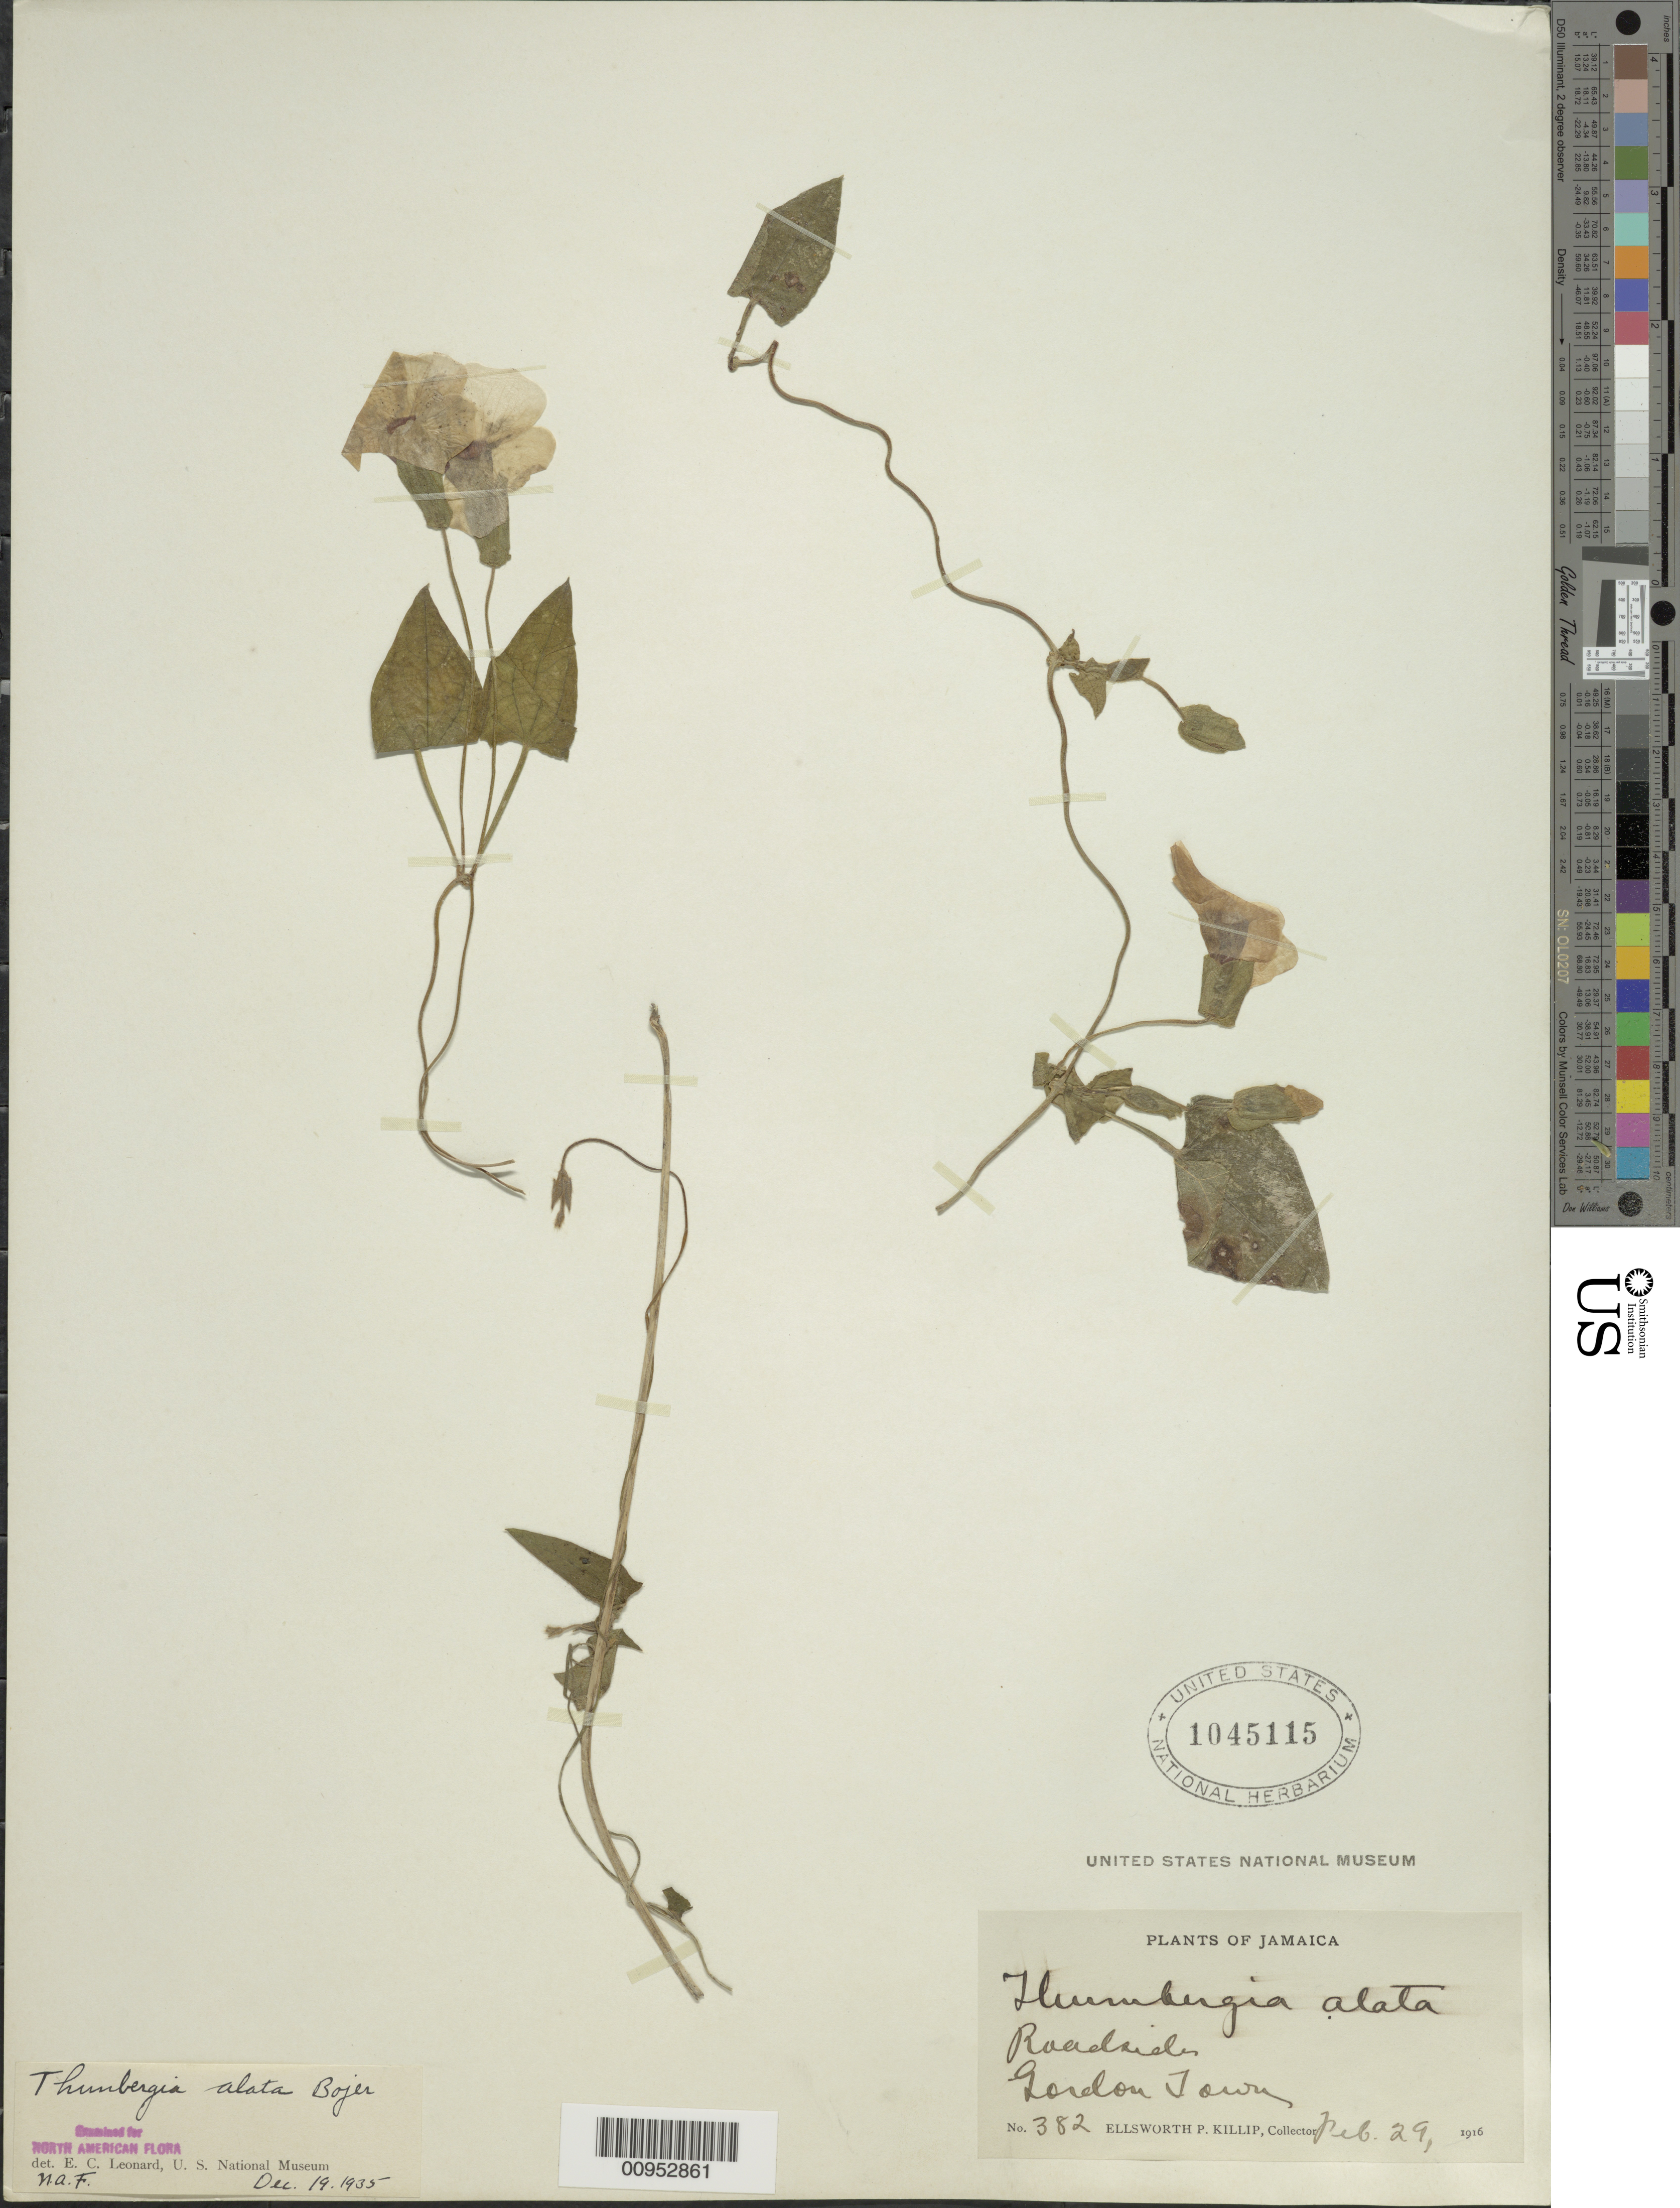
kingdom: Plantae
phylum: Tracheophyta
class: Magnoliopsida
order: Lamiales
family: Acanthaceae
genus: Thunbergia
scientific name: Thunbergia alata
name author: Bojer ex Sims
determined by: Leonard, Emery C., (US)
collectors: E. P. Killip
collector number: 382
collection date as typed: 29 Feb 1916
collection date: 1916-02-29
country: Jamaica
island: Jamaica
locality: Gordon Town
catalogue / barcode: US 1045115